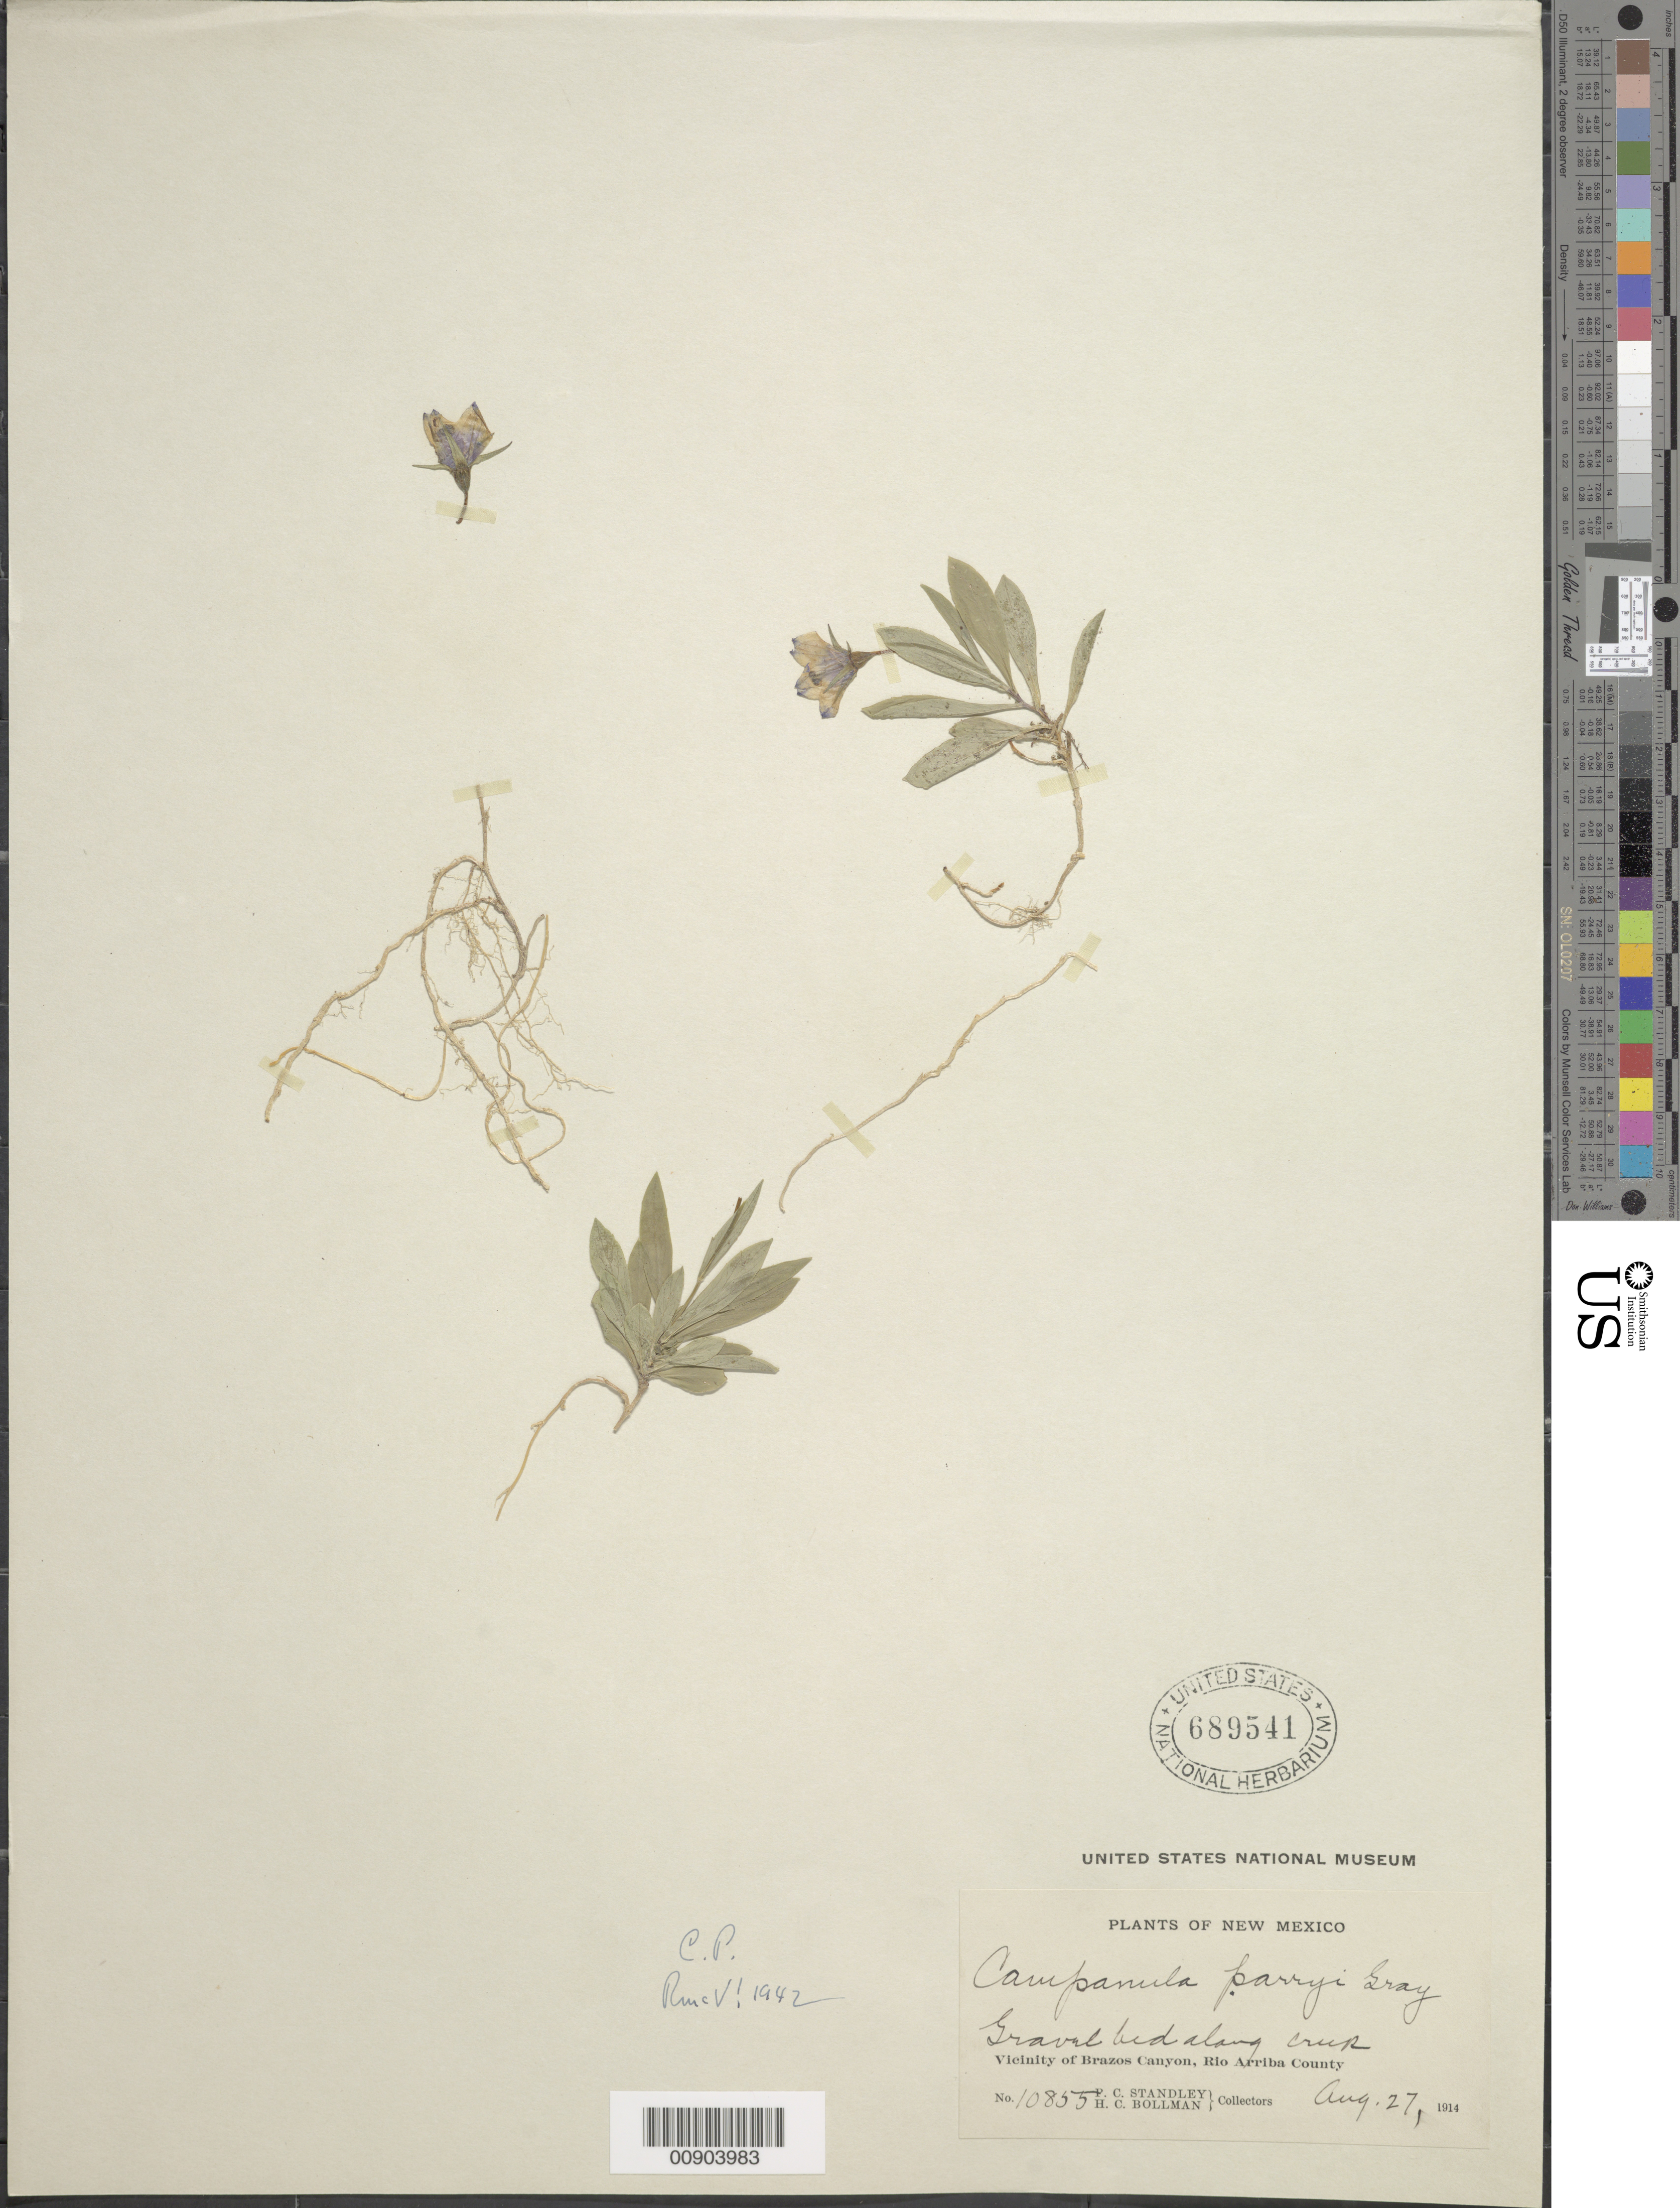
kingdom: Plantae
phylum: Tracheophyta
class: Magnoliopsida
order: Asterales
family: Campanulaceae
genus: Campanula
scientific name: Campanula parryi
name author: A. Gray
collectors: P. C. Standley & H. C. Bollman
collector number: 10855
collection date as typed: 27 Aug 1914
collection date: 1914-08-27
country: United States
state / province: New Mexico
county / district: Rio Arriba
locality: Brazos Canyon.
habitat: gravel bed along creek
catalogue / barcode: US 689541